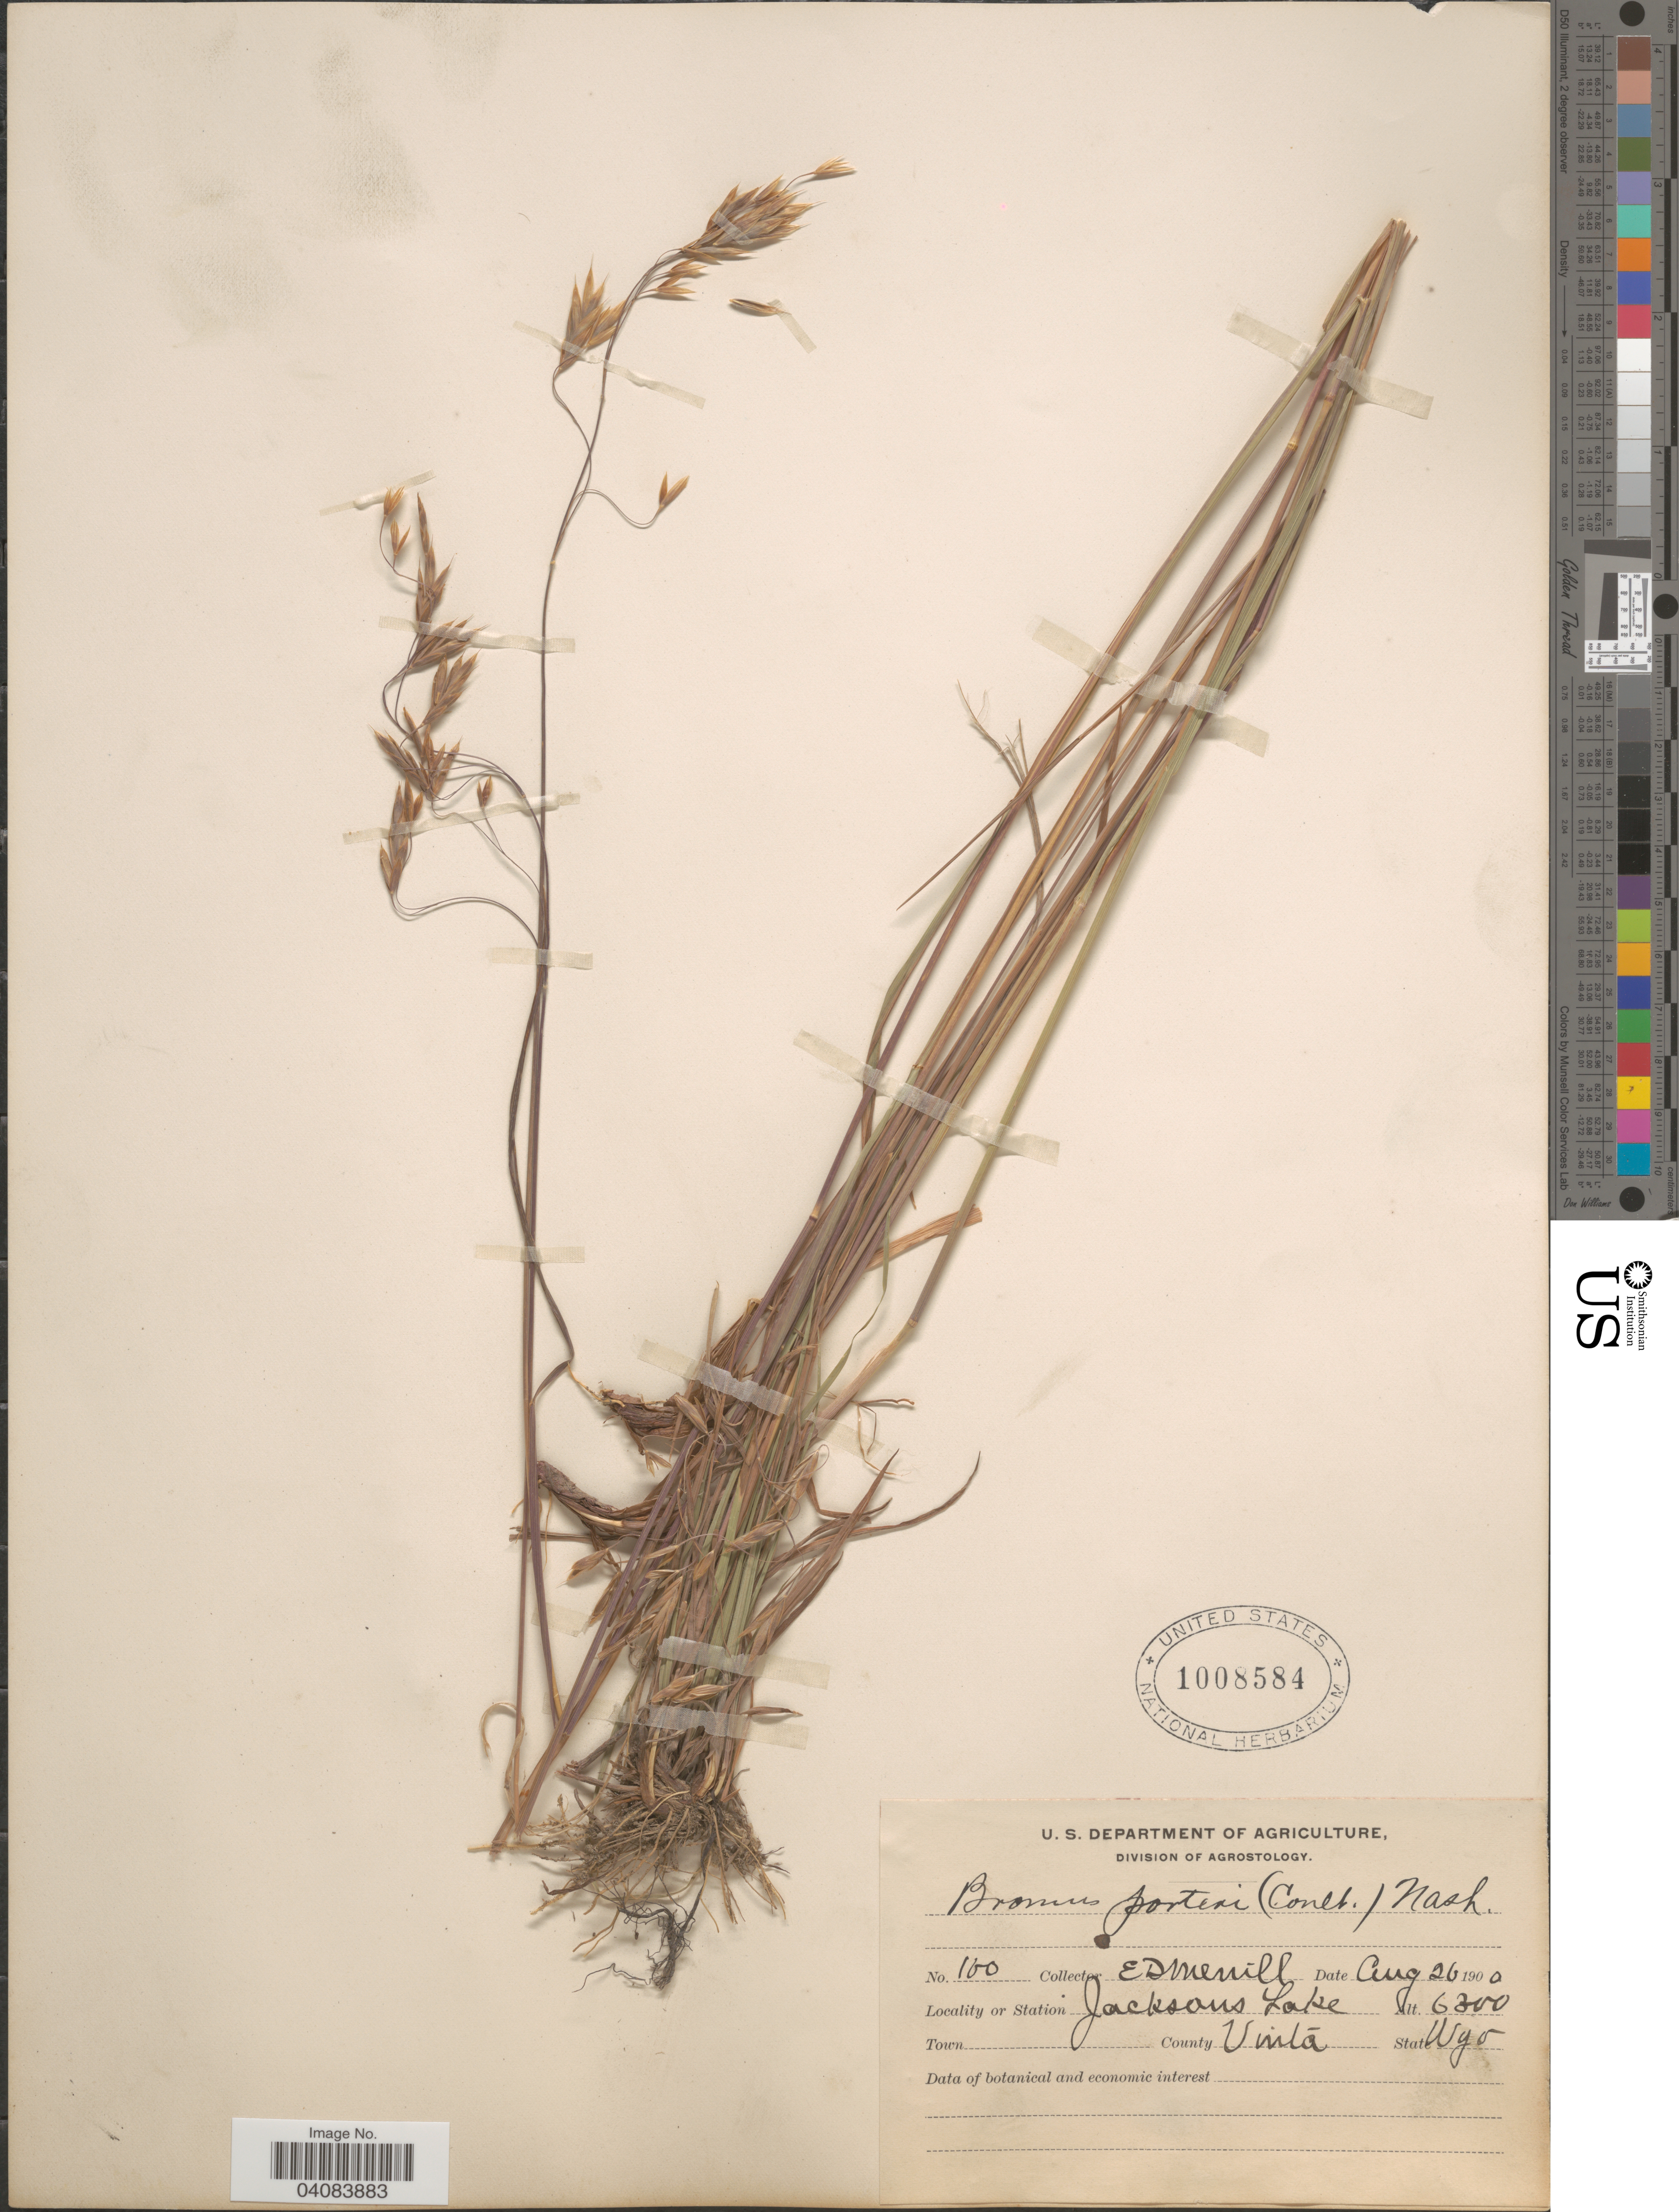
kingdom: Plantae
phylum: Tracheophyta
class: Liliopsida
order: Poales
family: Poaceae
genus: Bromus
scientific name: Bromus porteri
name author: (J.M. Coult.) Nash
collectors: E. D. Merrill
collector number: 160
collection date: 1900-08-26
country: United States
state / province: Wyoming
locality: Jacksons Lake. County Uinta.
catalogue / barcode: US 1008584